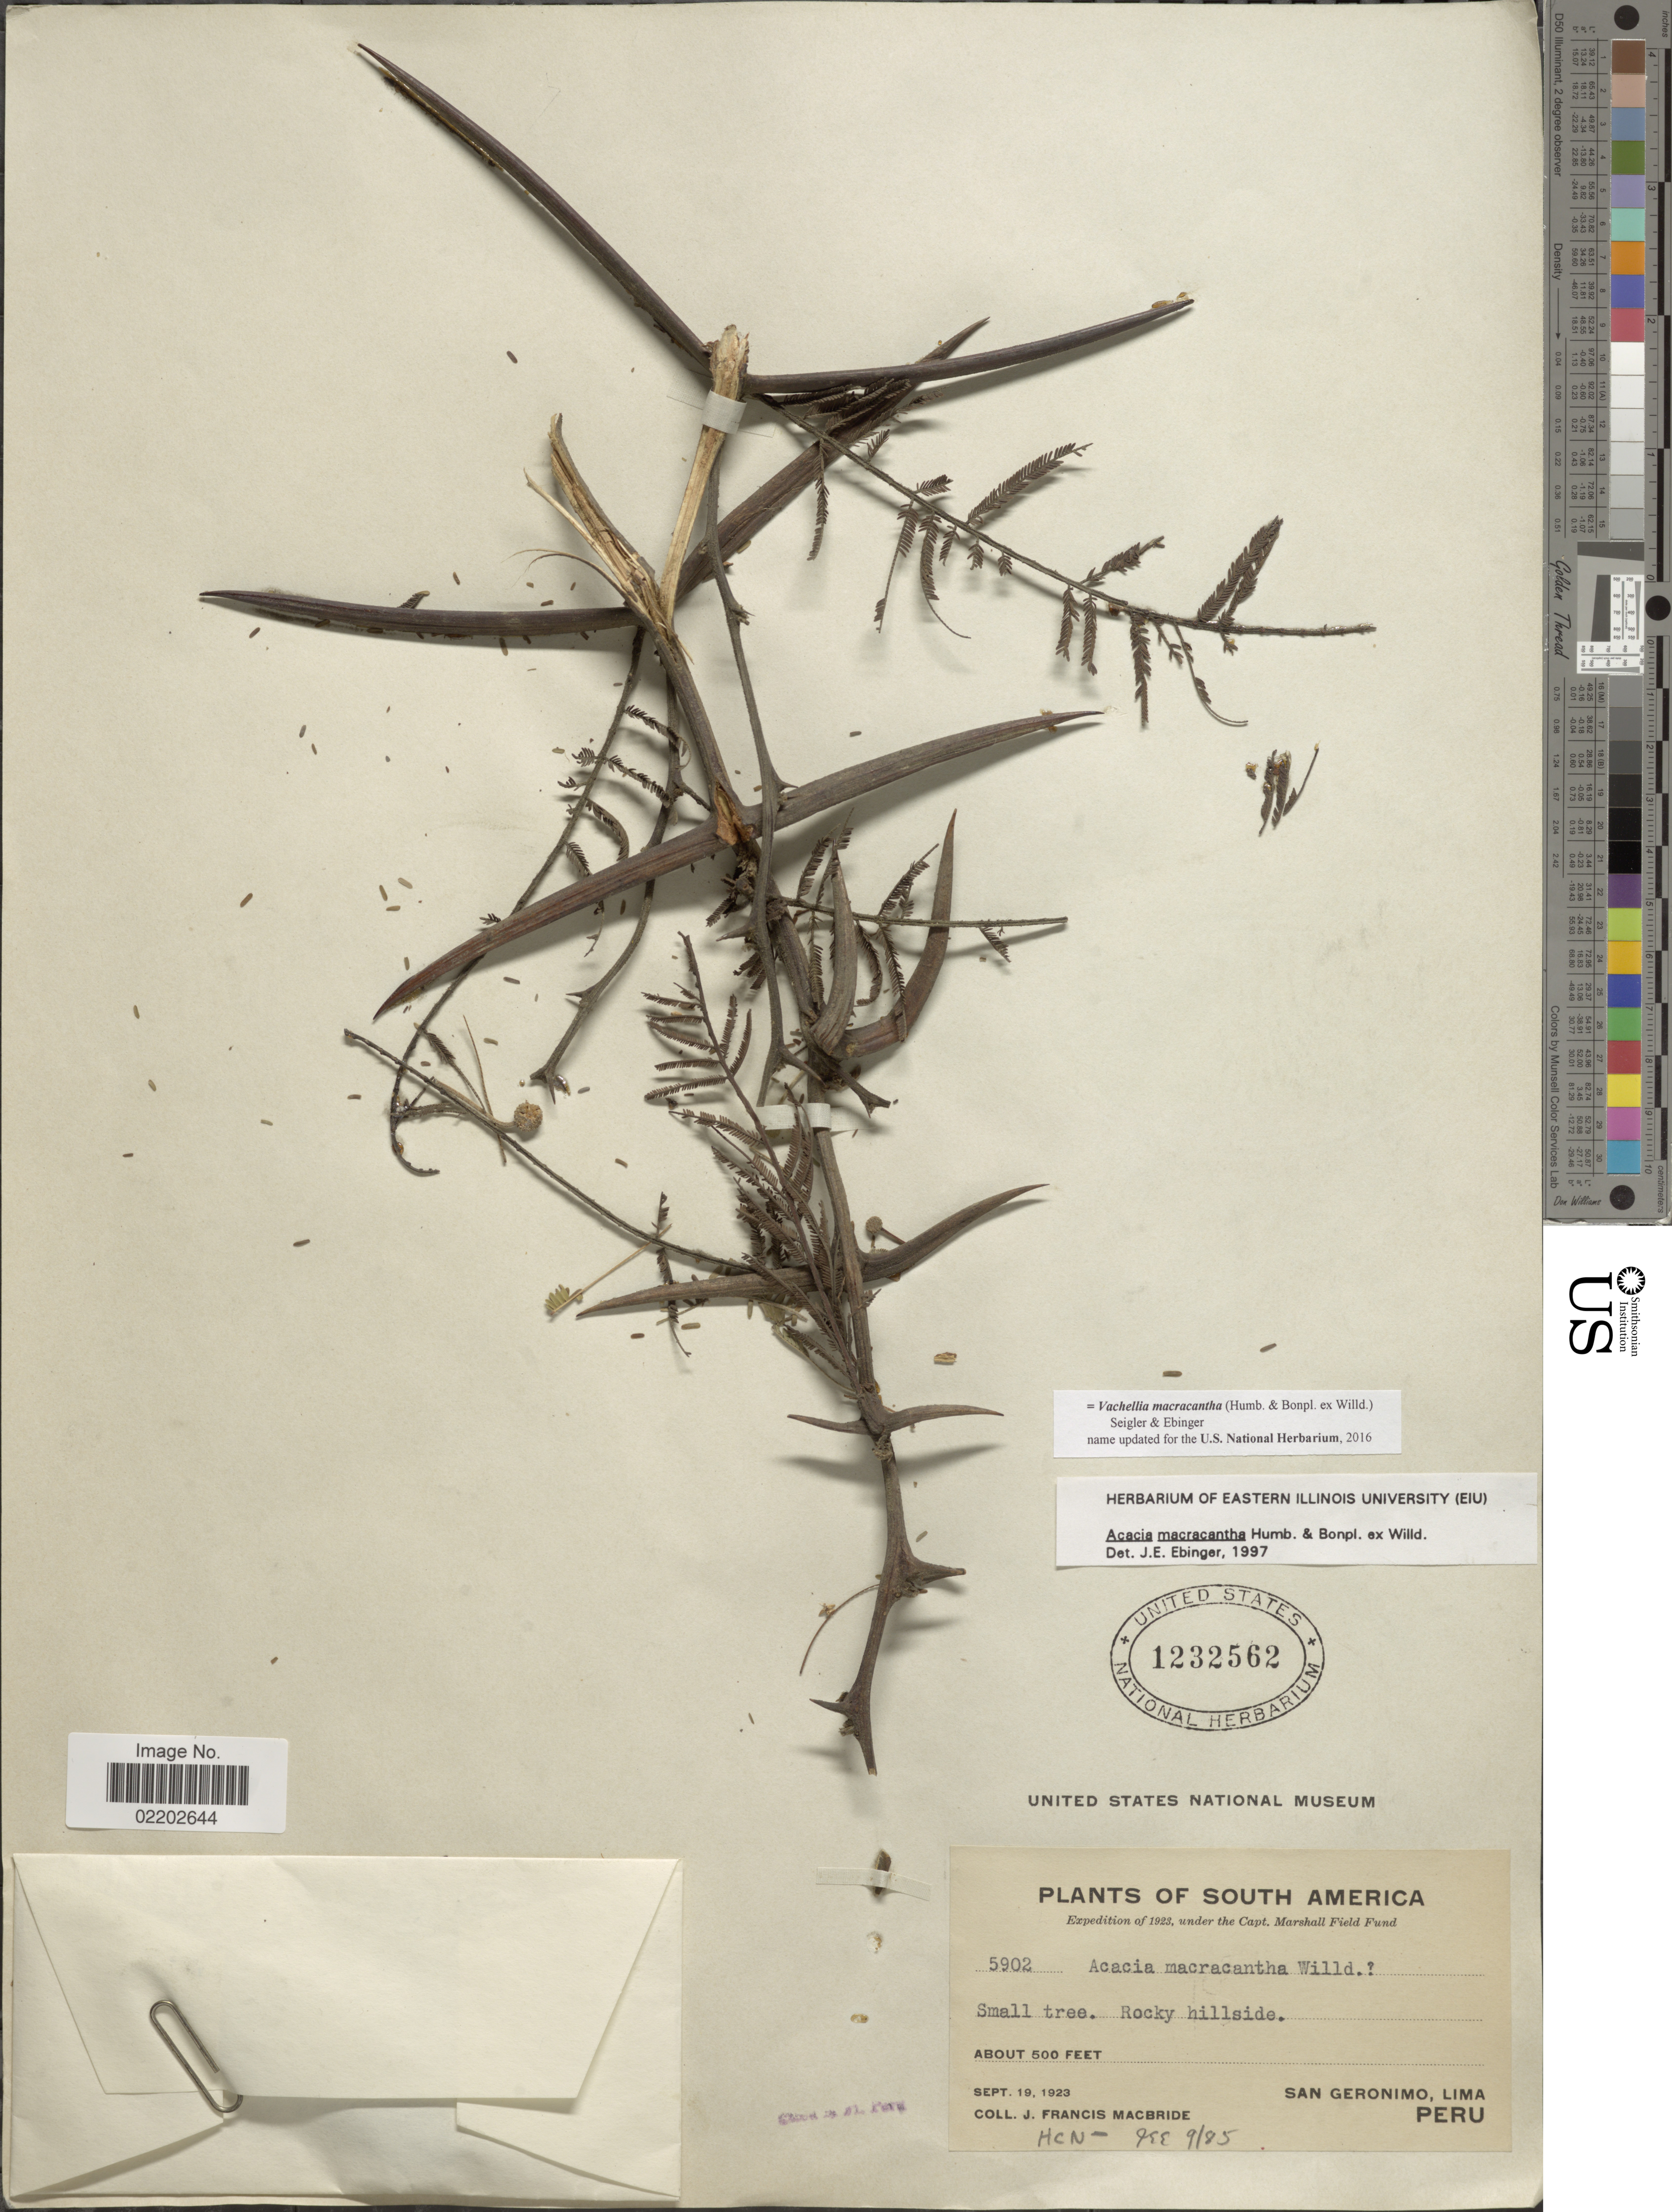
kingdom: Plantae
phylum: Tracheophyta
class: Magnoliopsida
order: Fabales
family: Fabaceae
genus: Vachellia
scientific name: Vachellia macracantha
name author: (Humb. & Bonpl. ex Willd.) Seigler & Ebinger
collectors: J. F. Macbride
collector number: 5902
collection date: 1923-09-19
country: Peru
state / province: Lima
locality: San Geronimo, Lima, Peru.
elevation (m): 152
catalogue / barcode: US 1232562